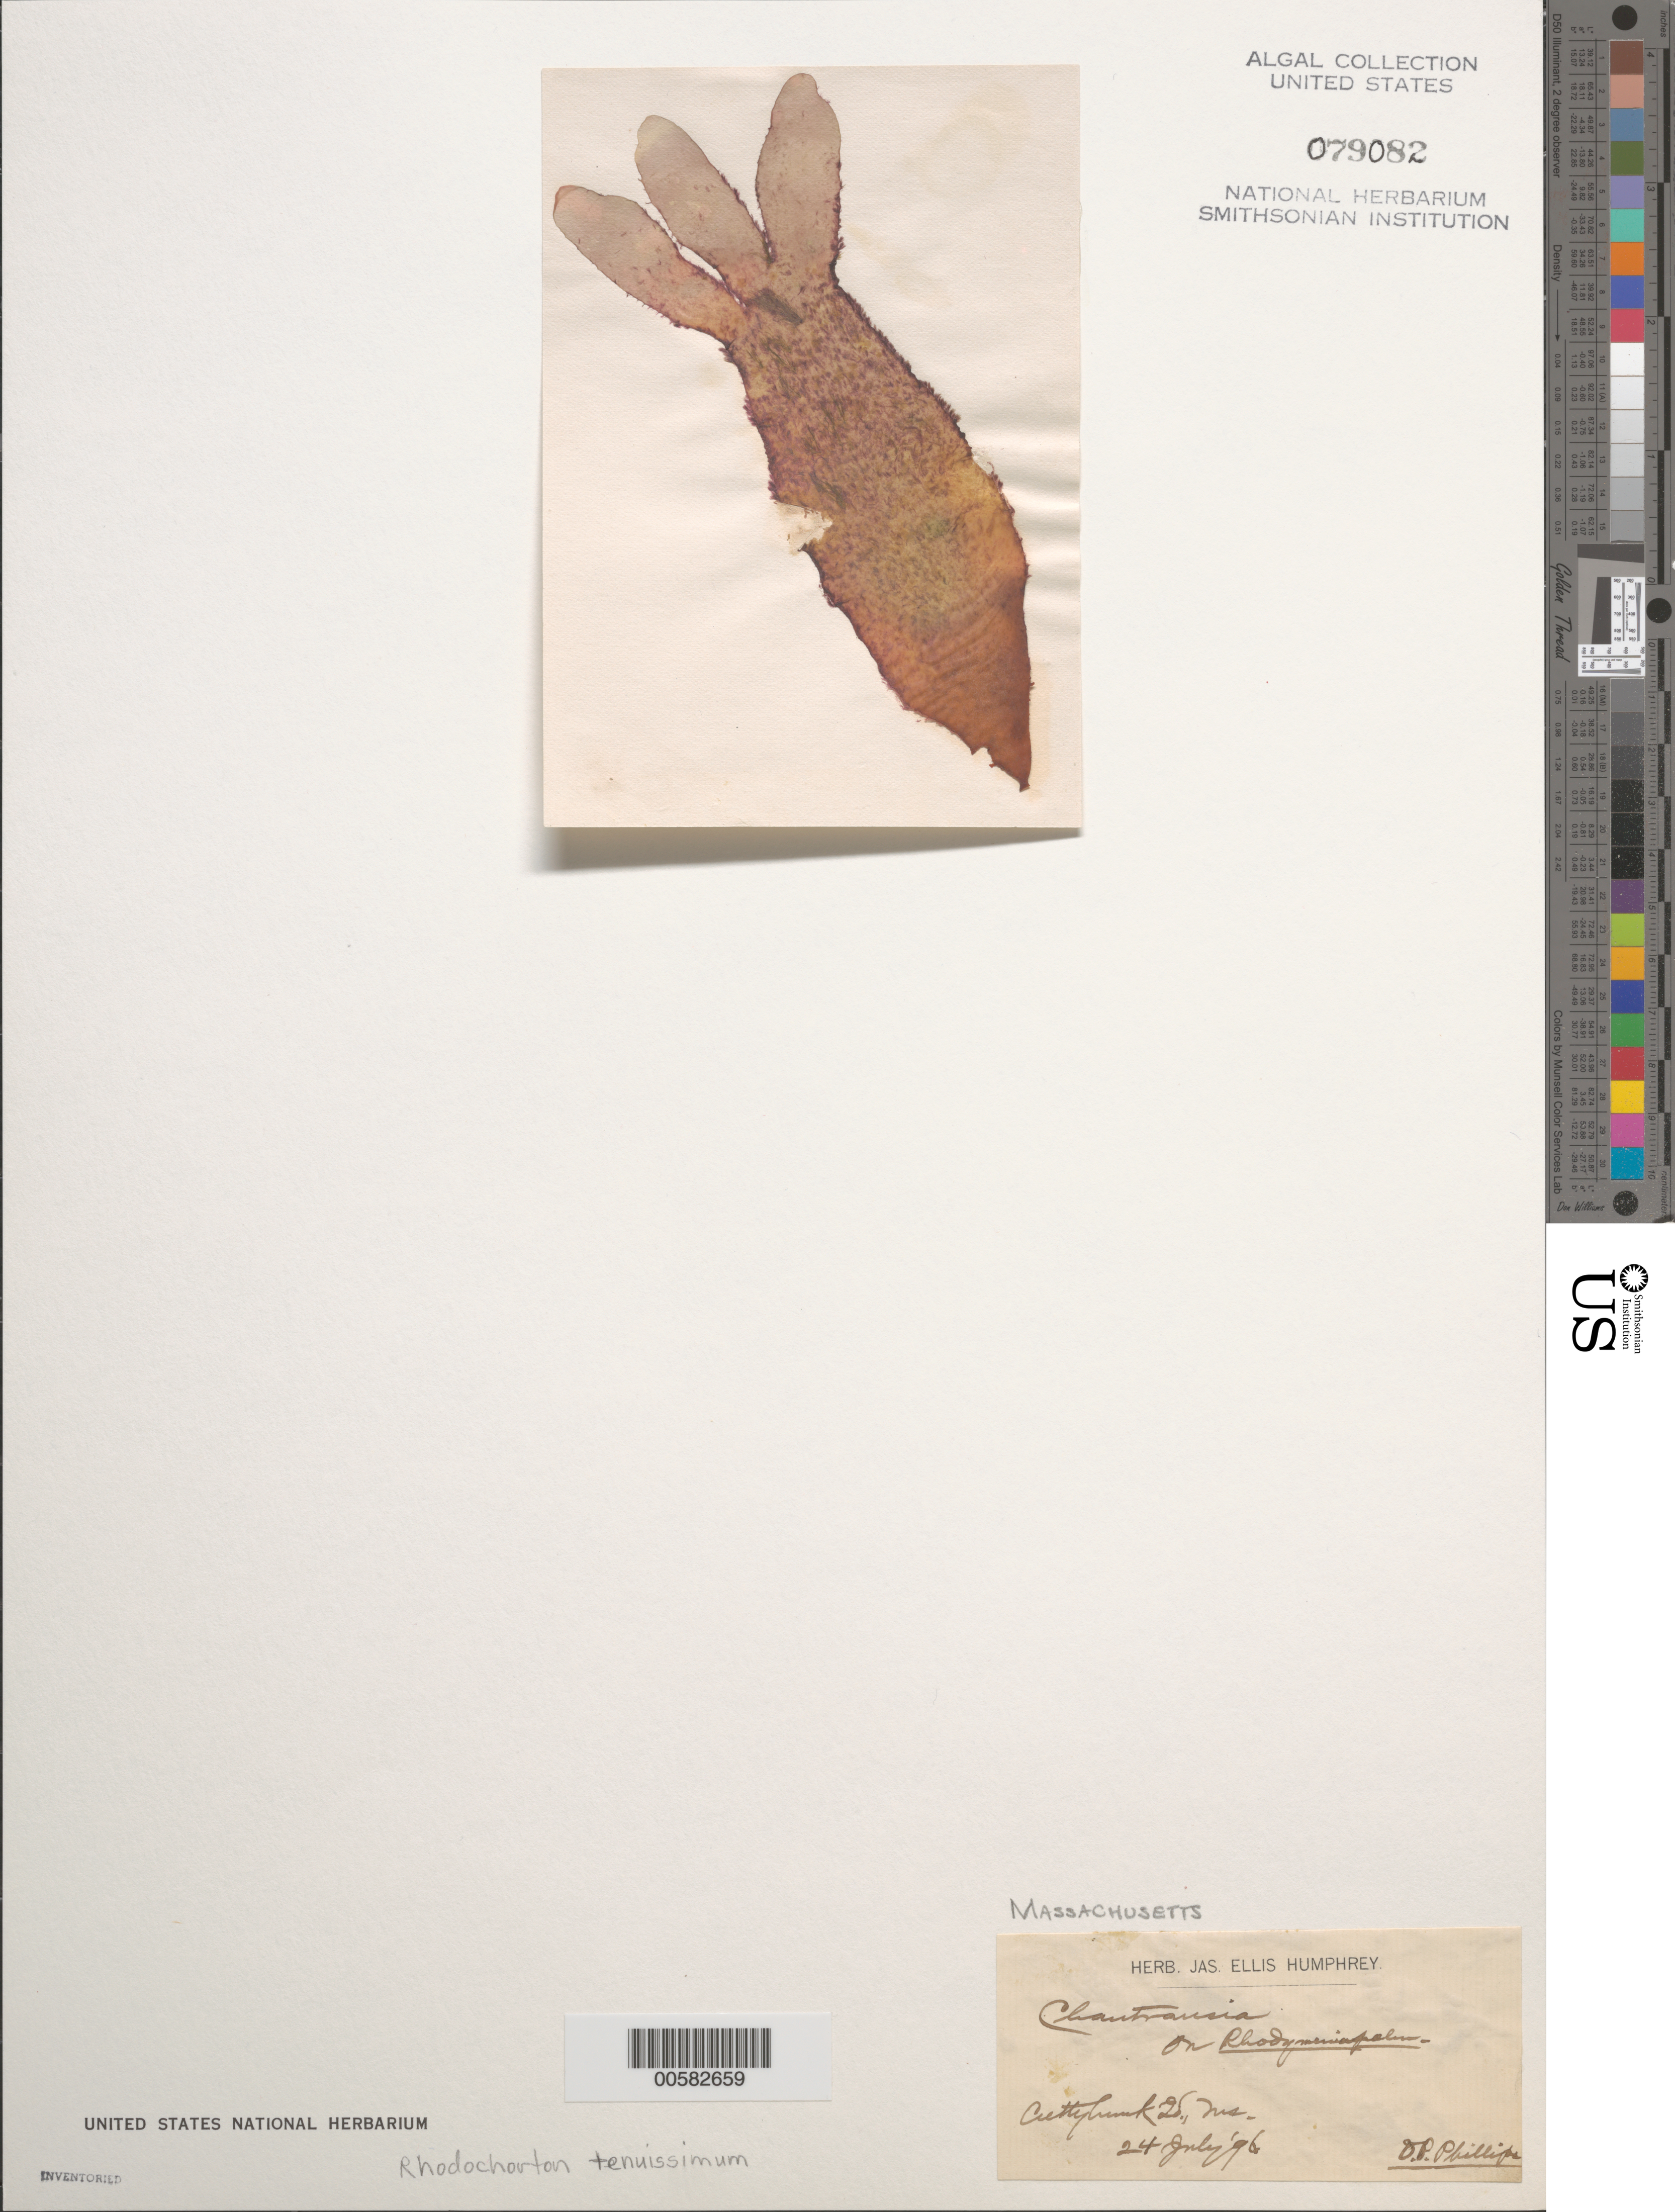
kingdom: Plantae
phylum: Rhodophyta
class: Florideophyceae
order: Acrochaetiales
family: Acrochaetiaceae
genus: Acrochaetium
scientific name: Acrochaetium tenuissimum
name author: (Collins) Papenf.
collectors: D. P. Phillips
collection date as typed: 24 Jul 1896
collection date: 1896-07-24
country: United States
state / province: Massachusetts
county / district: Dukes County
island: Cuttyhunk Island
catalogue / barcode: US 79082